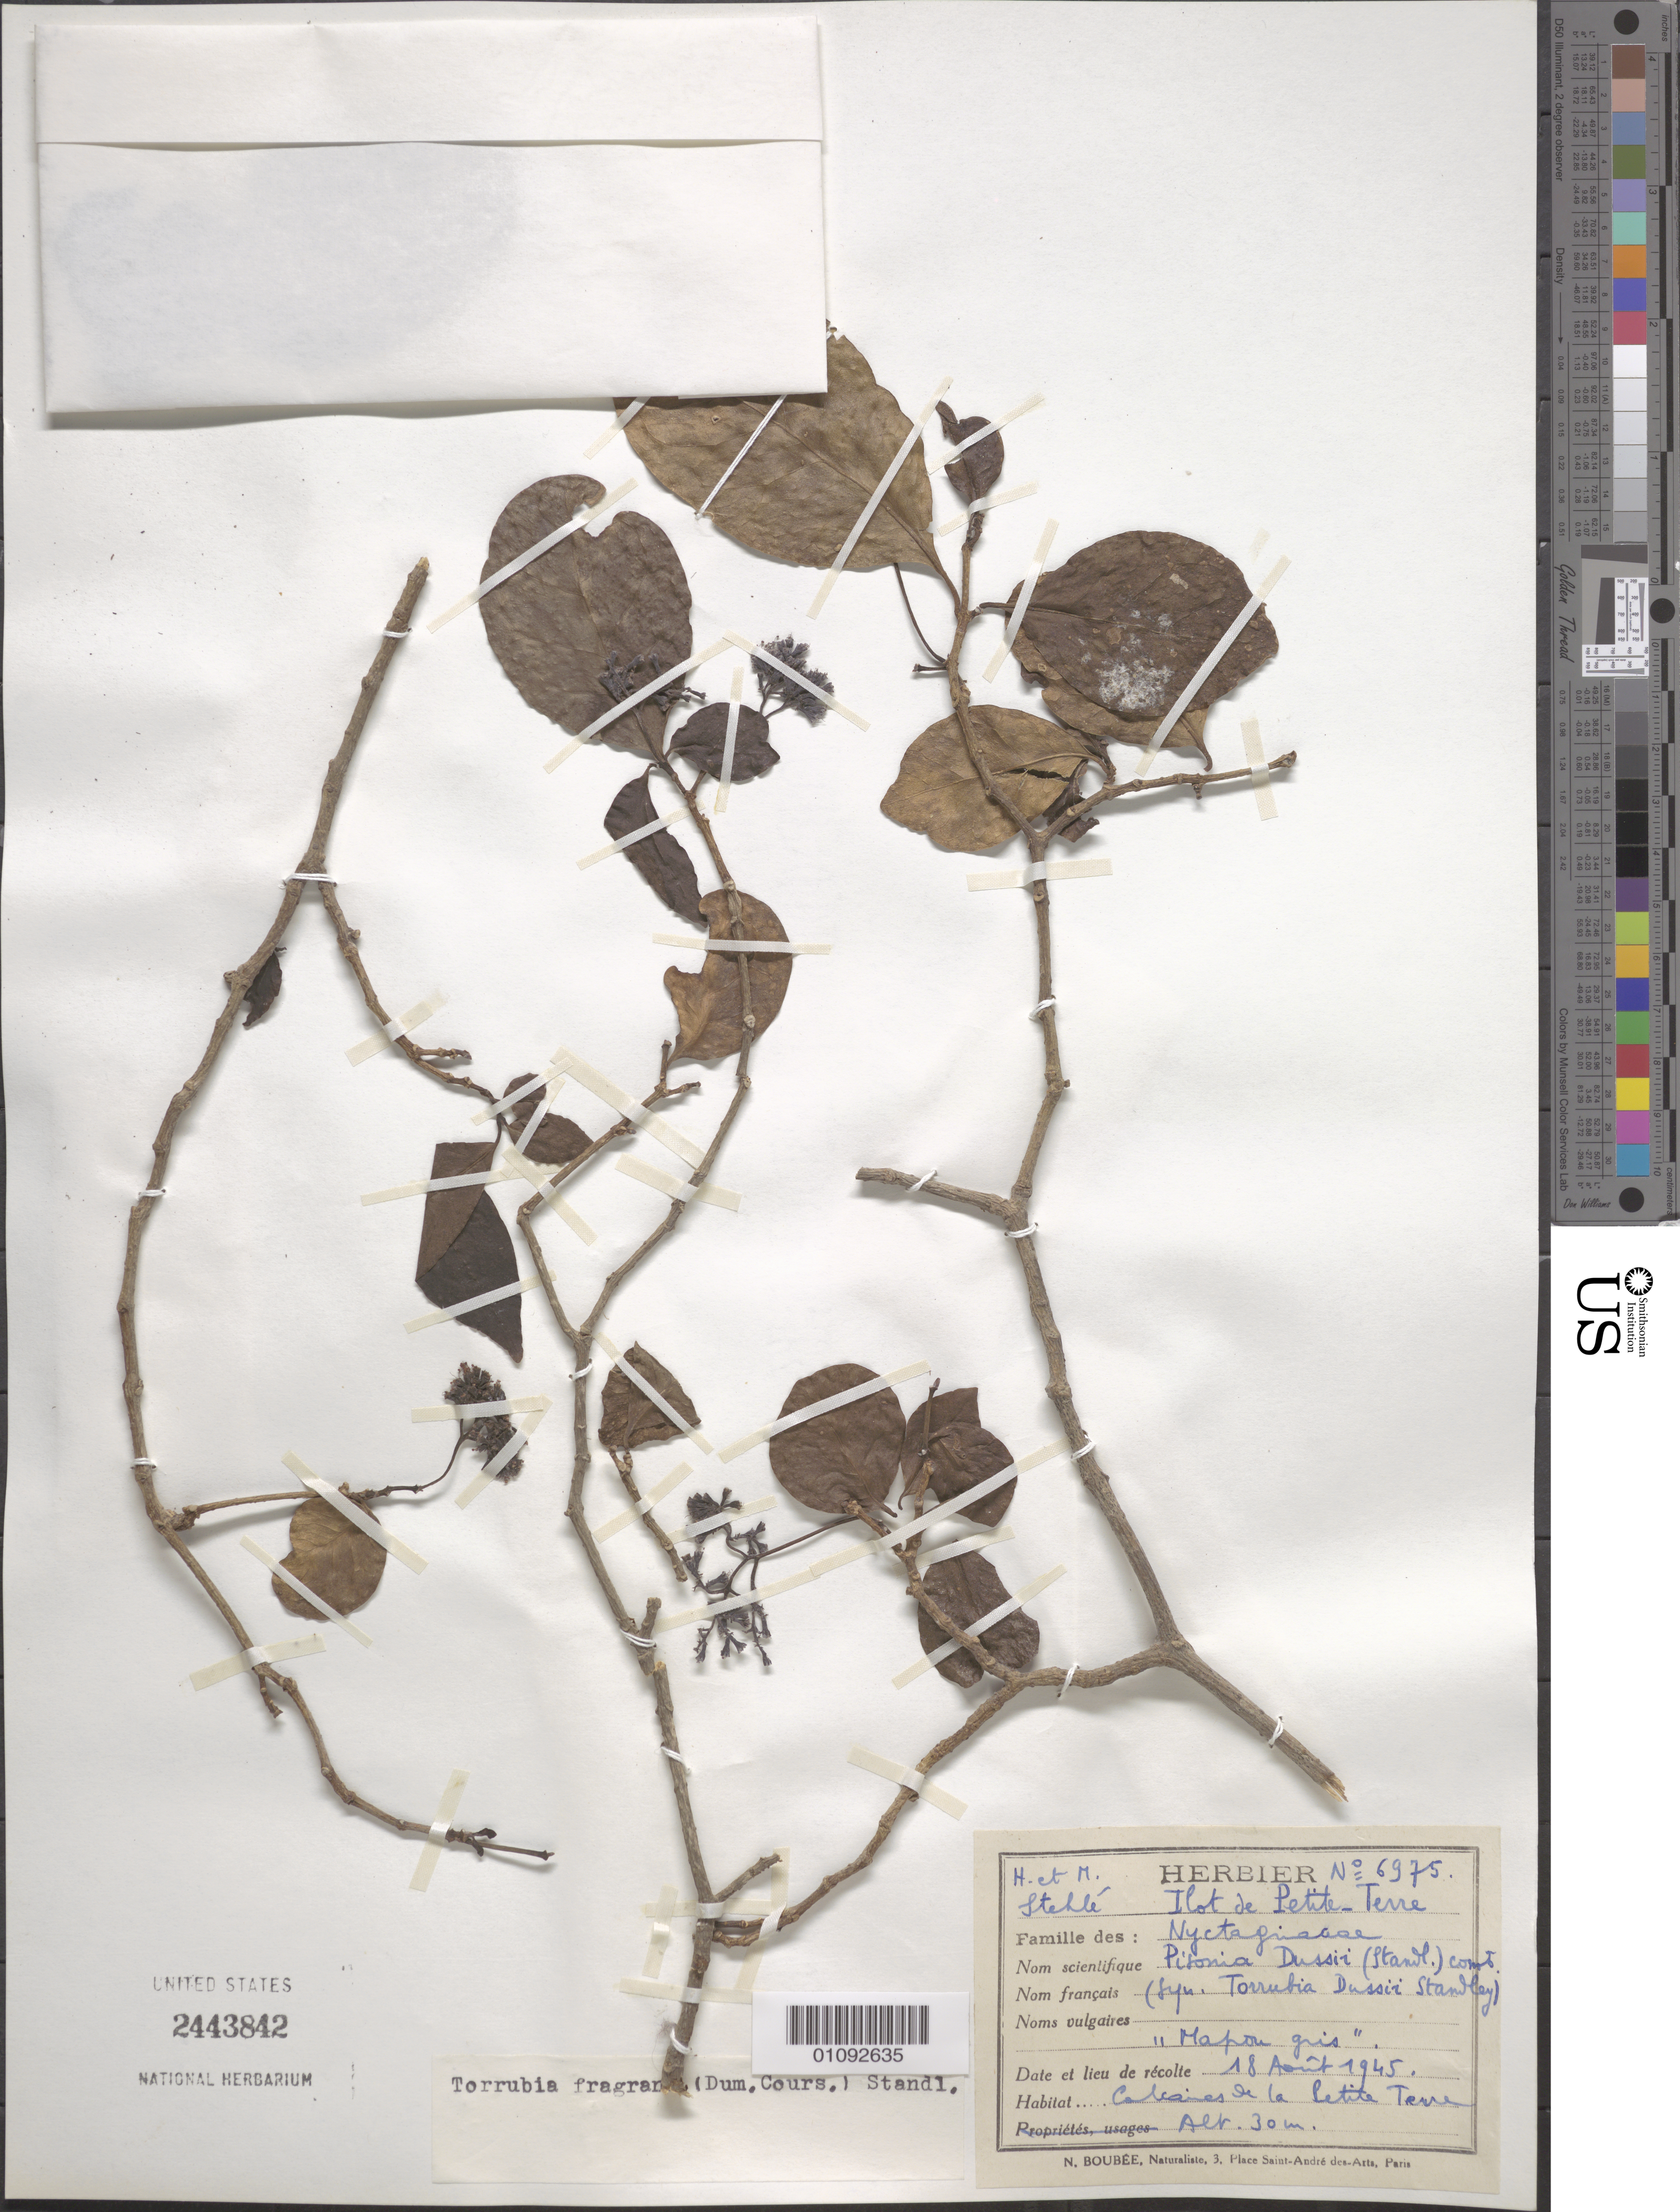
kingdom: Plantae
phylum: Tracheophyta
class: Magnoliopsida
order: Caryophyllales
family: Nyctaginaceae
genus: Guapira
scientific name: Guapira fragrans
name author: (Dum. Cours.) Little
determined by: Strong, Mark T., (BOT), Smithsonian Institution - National Museum of Natural History (UNITED STATES)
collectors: H. Stehlé & M. Stehlé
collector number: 6975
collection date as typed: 18 Aug 1945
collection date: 1945-08-18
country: Guadeloupe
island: Petite Terre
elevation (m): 30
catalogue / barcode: US 2443842